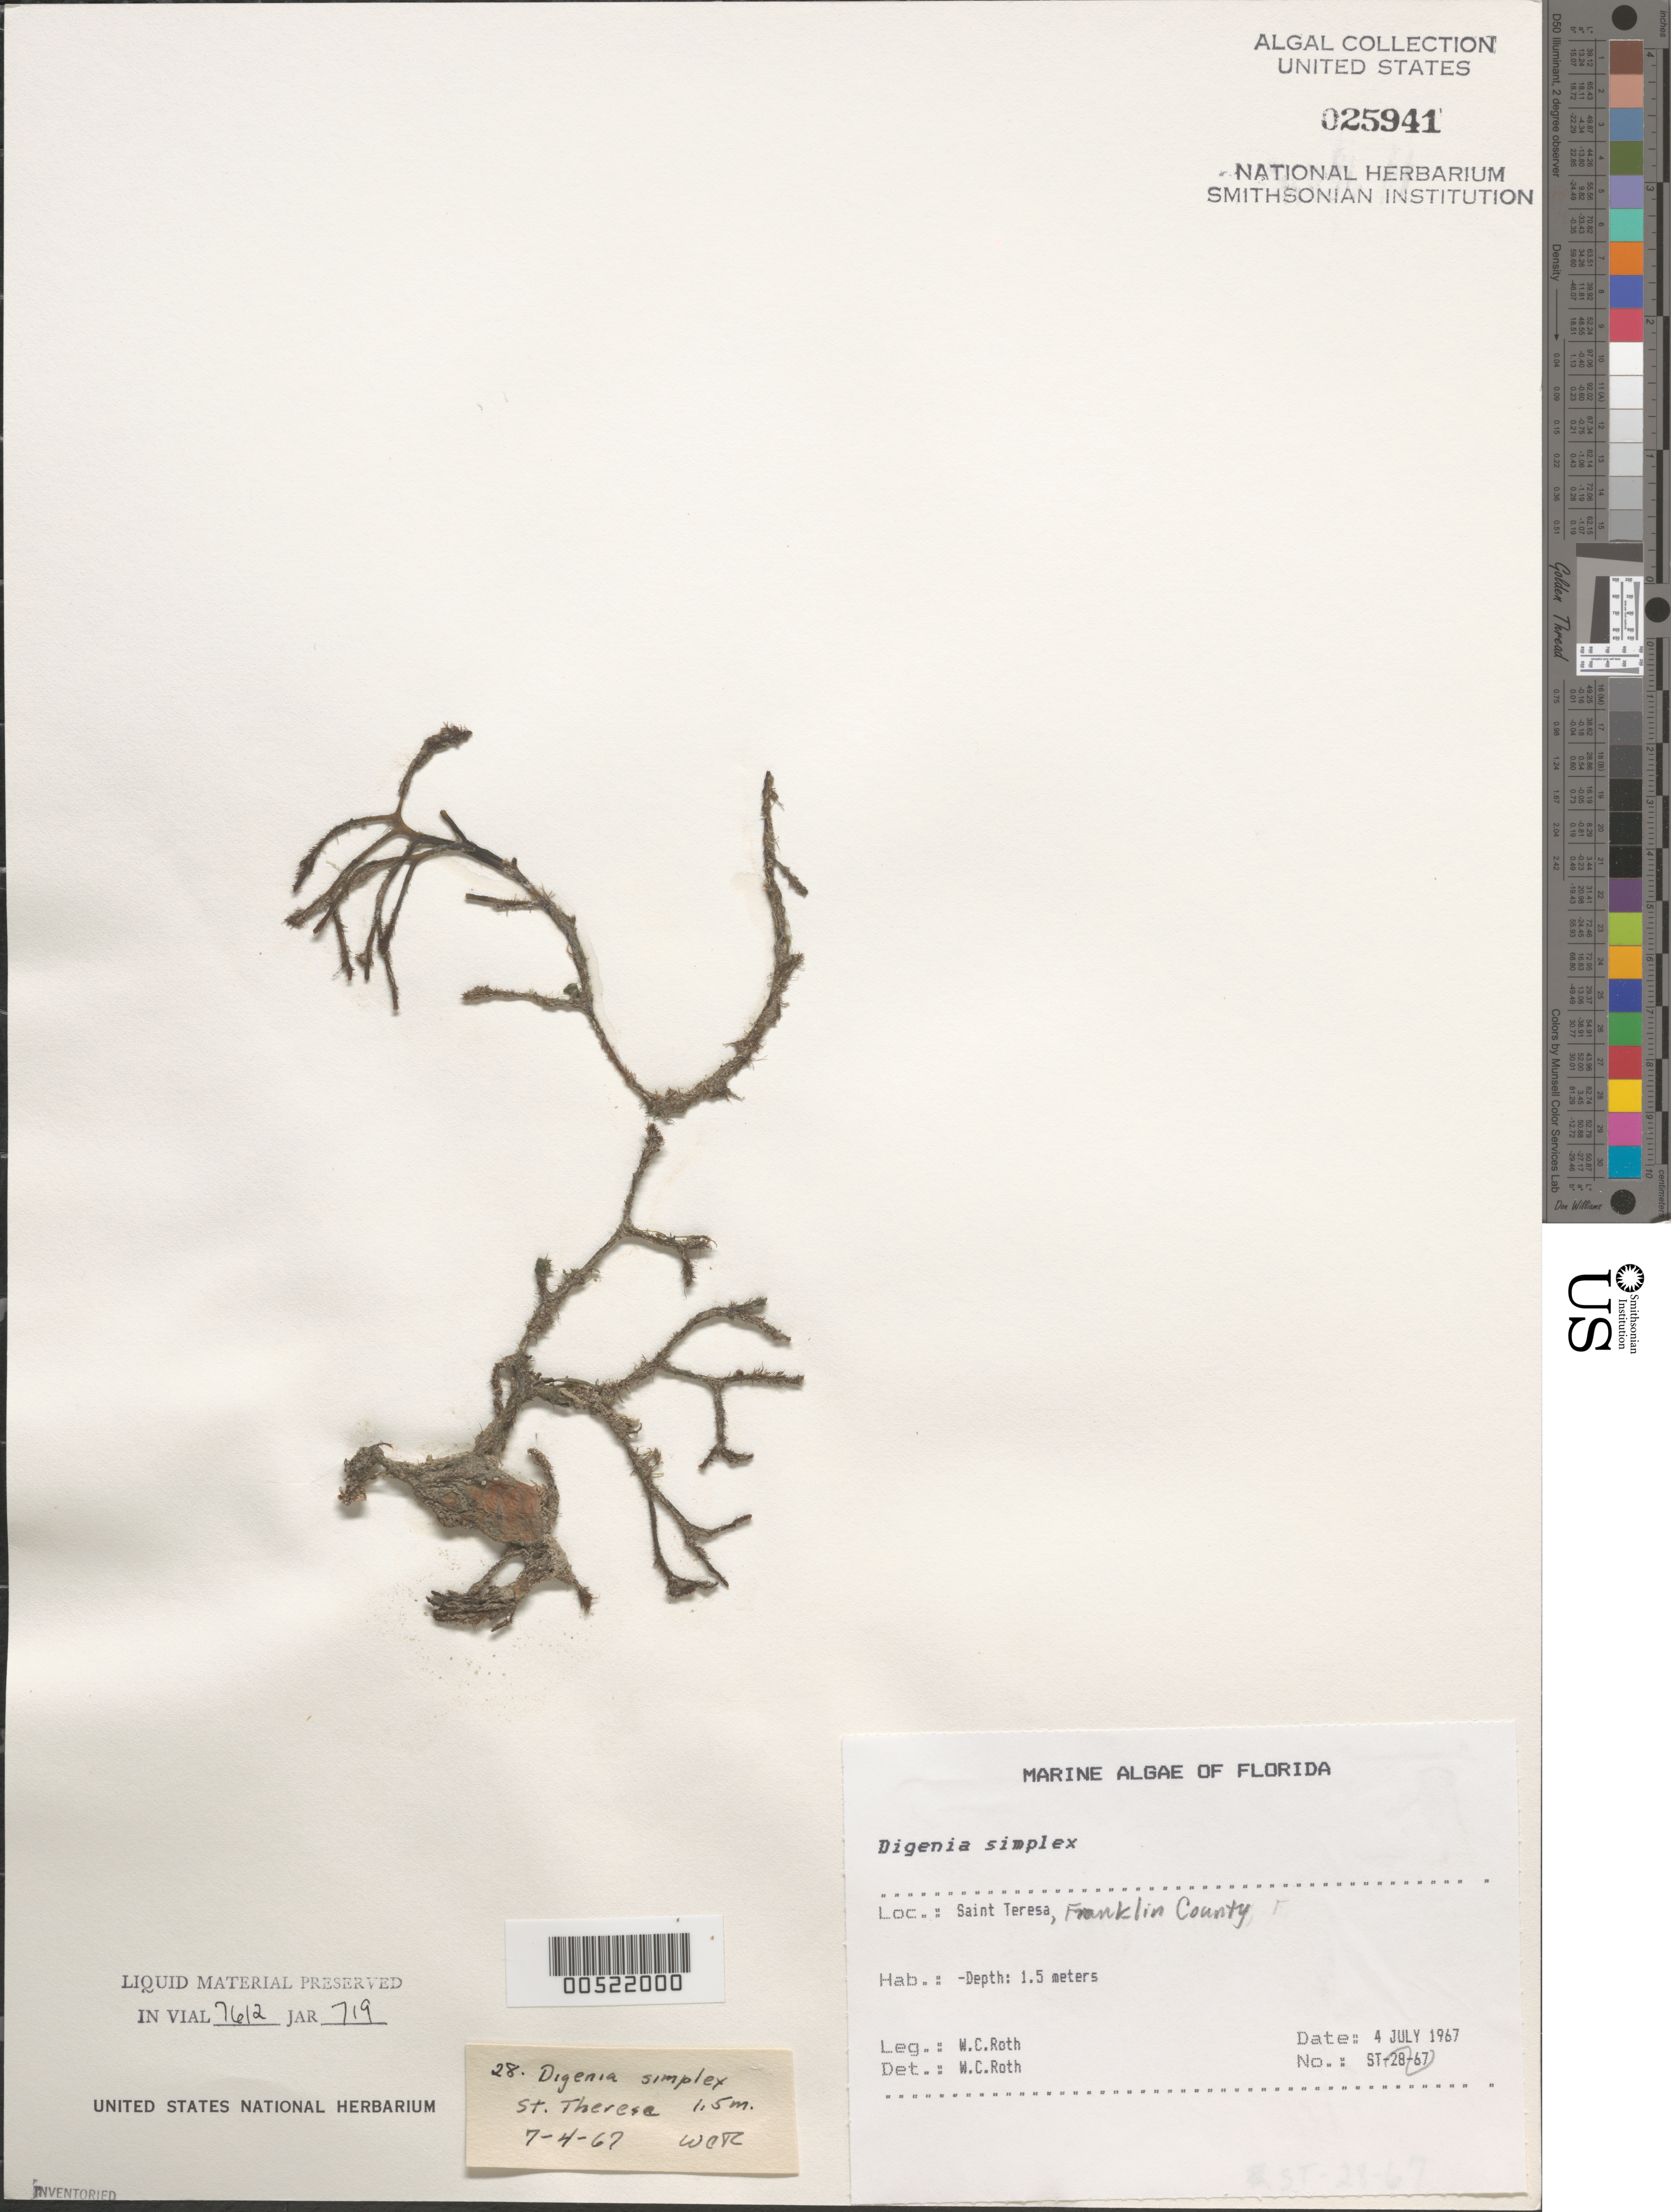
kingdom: Plantae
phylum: Rhodophyta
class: Florideophyceae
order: Ceramiales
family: Rhodomelaceae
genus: Digenea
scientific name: Digenea simplex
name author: (Wulfen) C. Agardh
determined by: Roth, W. C.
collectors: W. C. Roth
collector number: F-67-28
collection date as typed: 04 Jul 1967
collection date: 1967-07-04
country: United States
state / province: Florida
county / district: Franklin County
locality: Saint Teresa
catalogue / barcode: US 25941